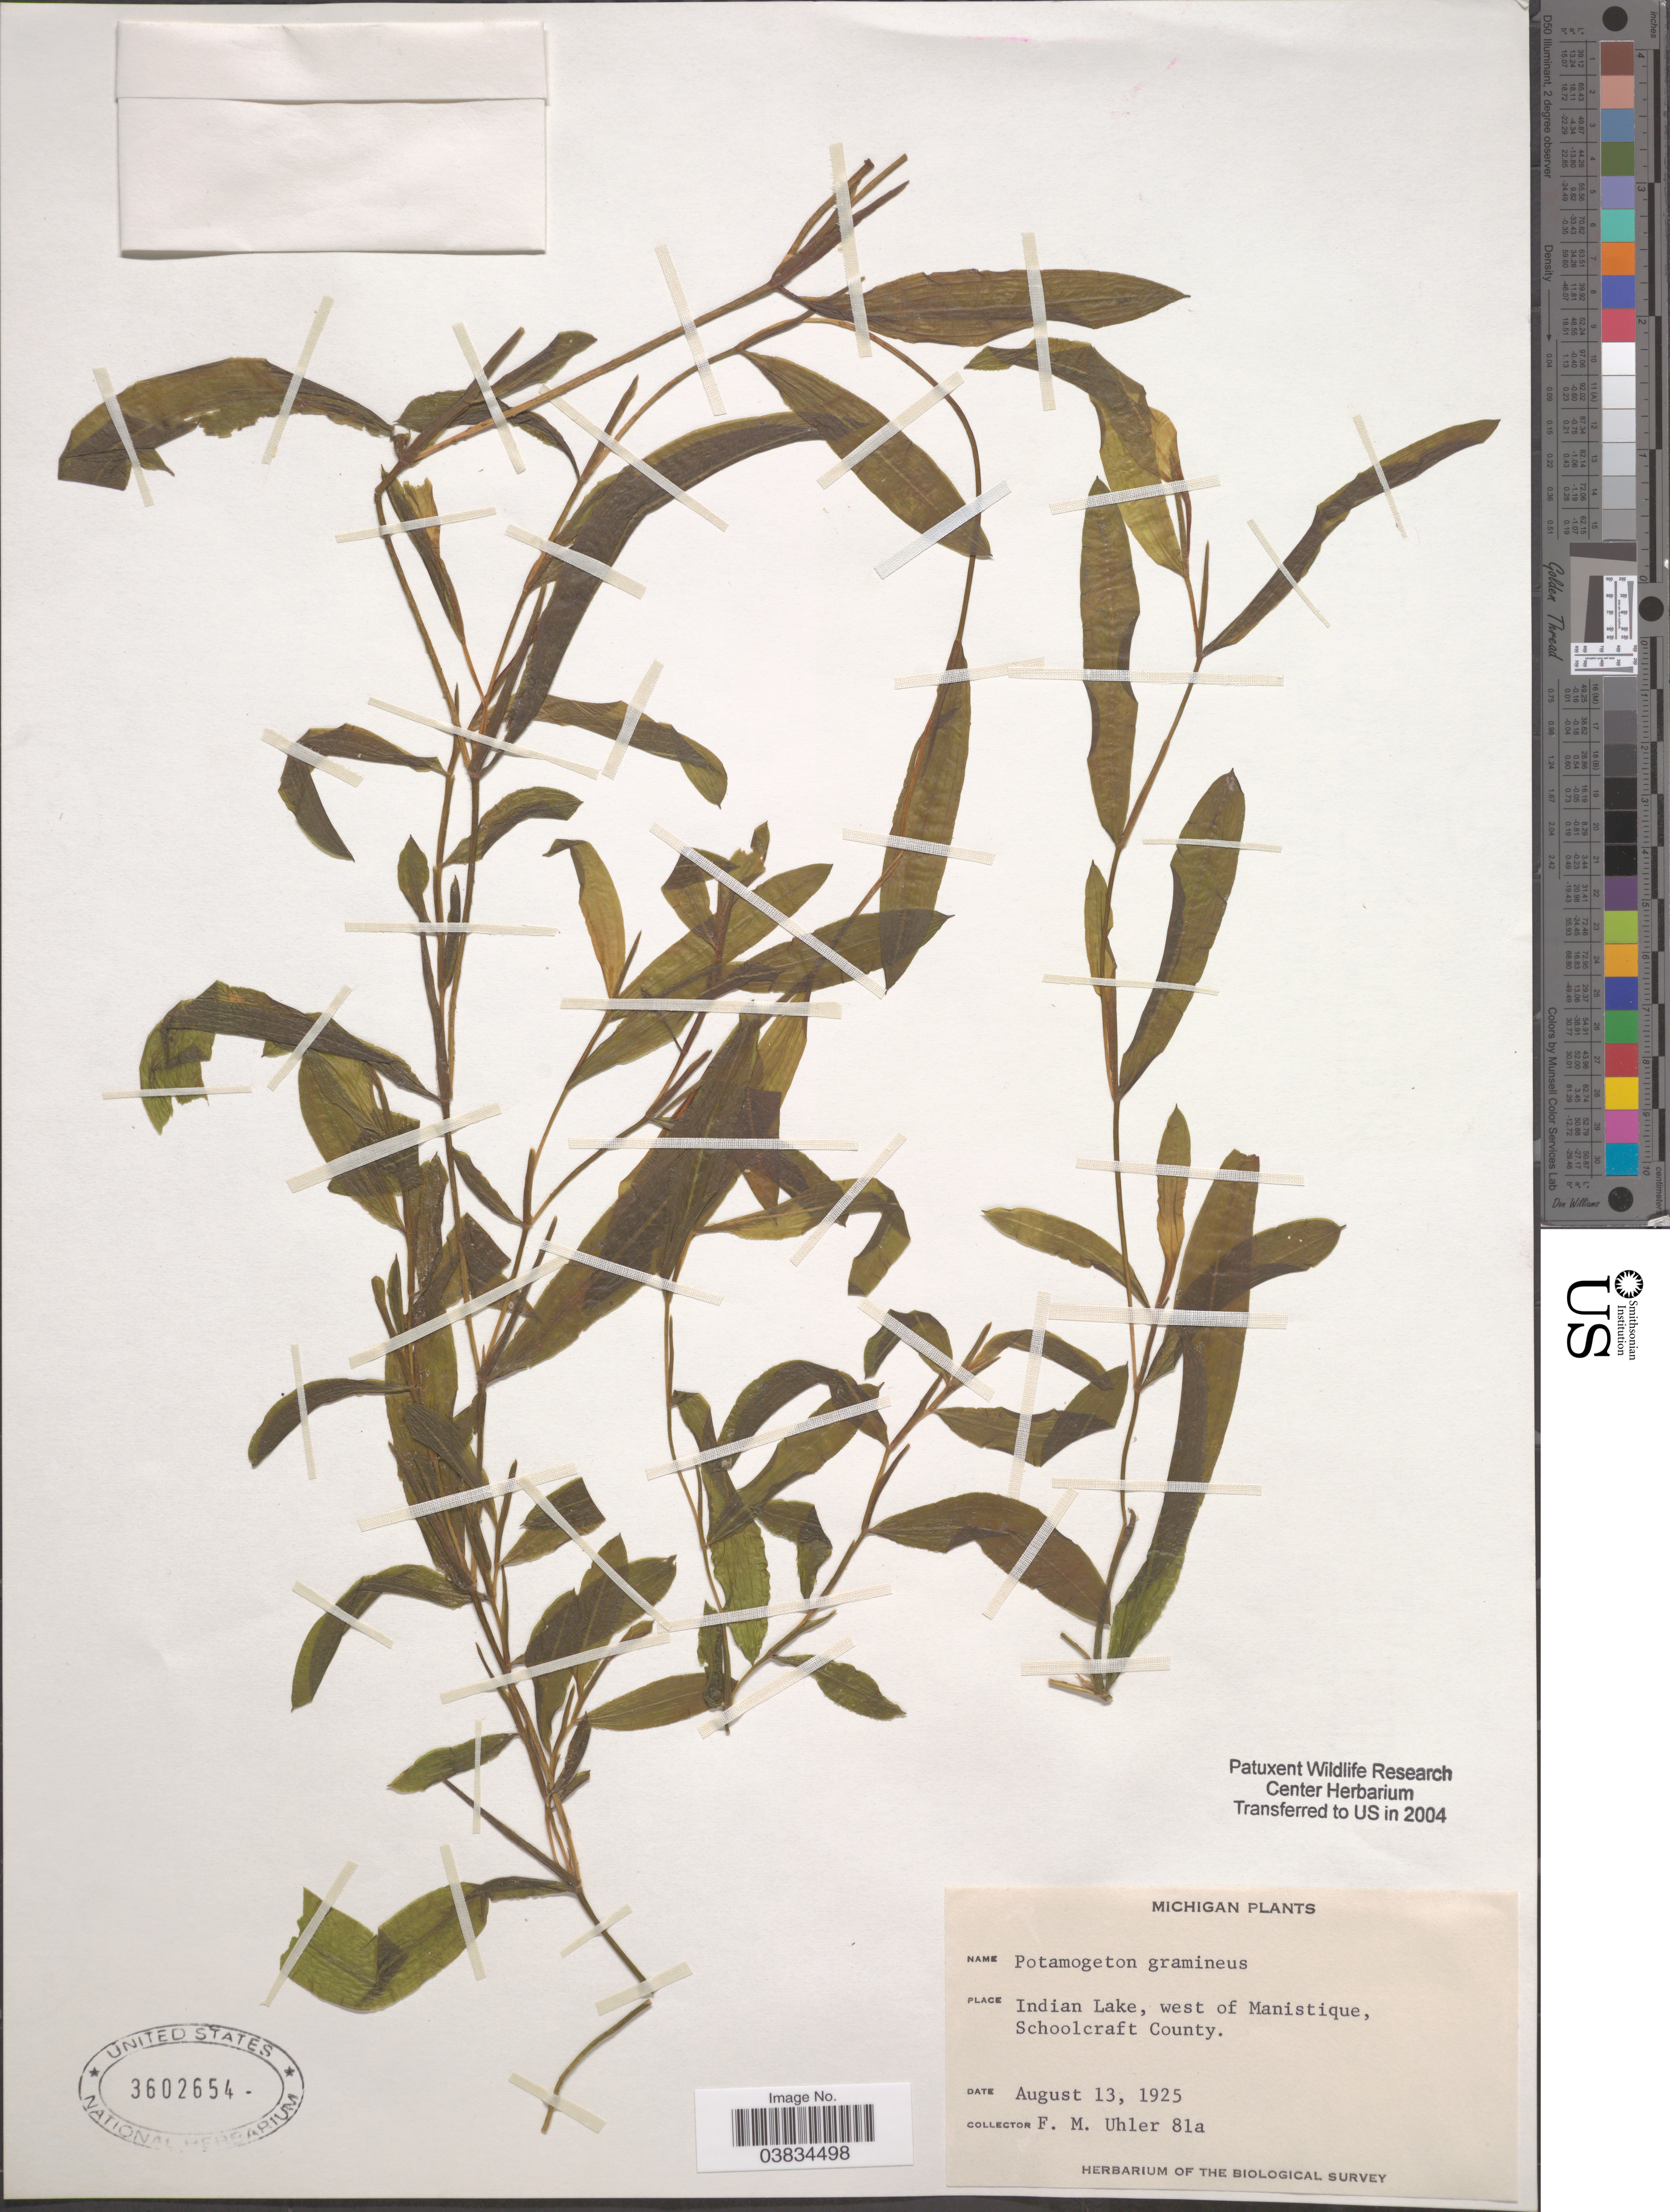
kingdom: Plantae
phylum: Tracheophyta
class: Liliopsida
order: Alismatales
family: Potamogetonaceae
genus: Potamogeton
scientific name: Potamogeton gramineus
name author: L.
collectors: F. M. Uhler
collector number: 81a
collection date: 1925-08-13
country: United States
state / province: Michigan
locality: Indian Lake, west of Manistique, Schoolcraft County.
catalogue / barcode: US 3602654